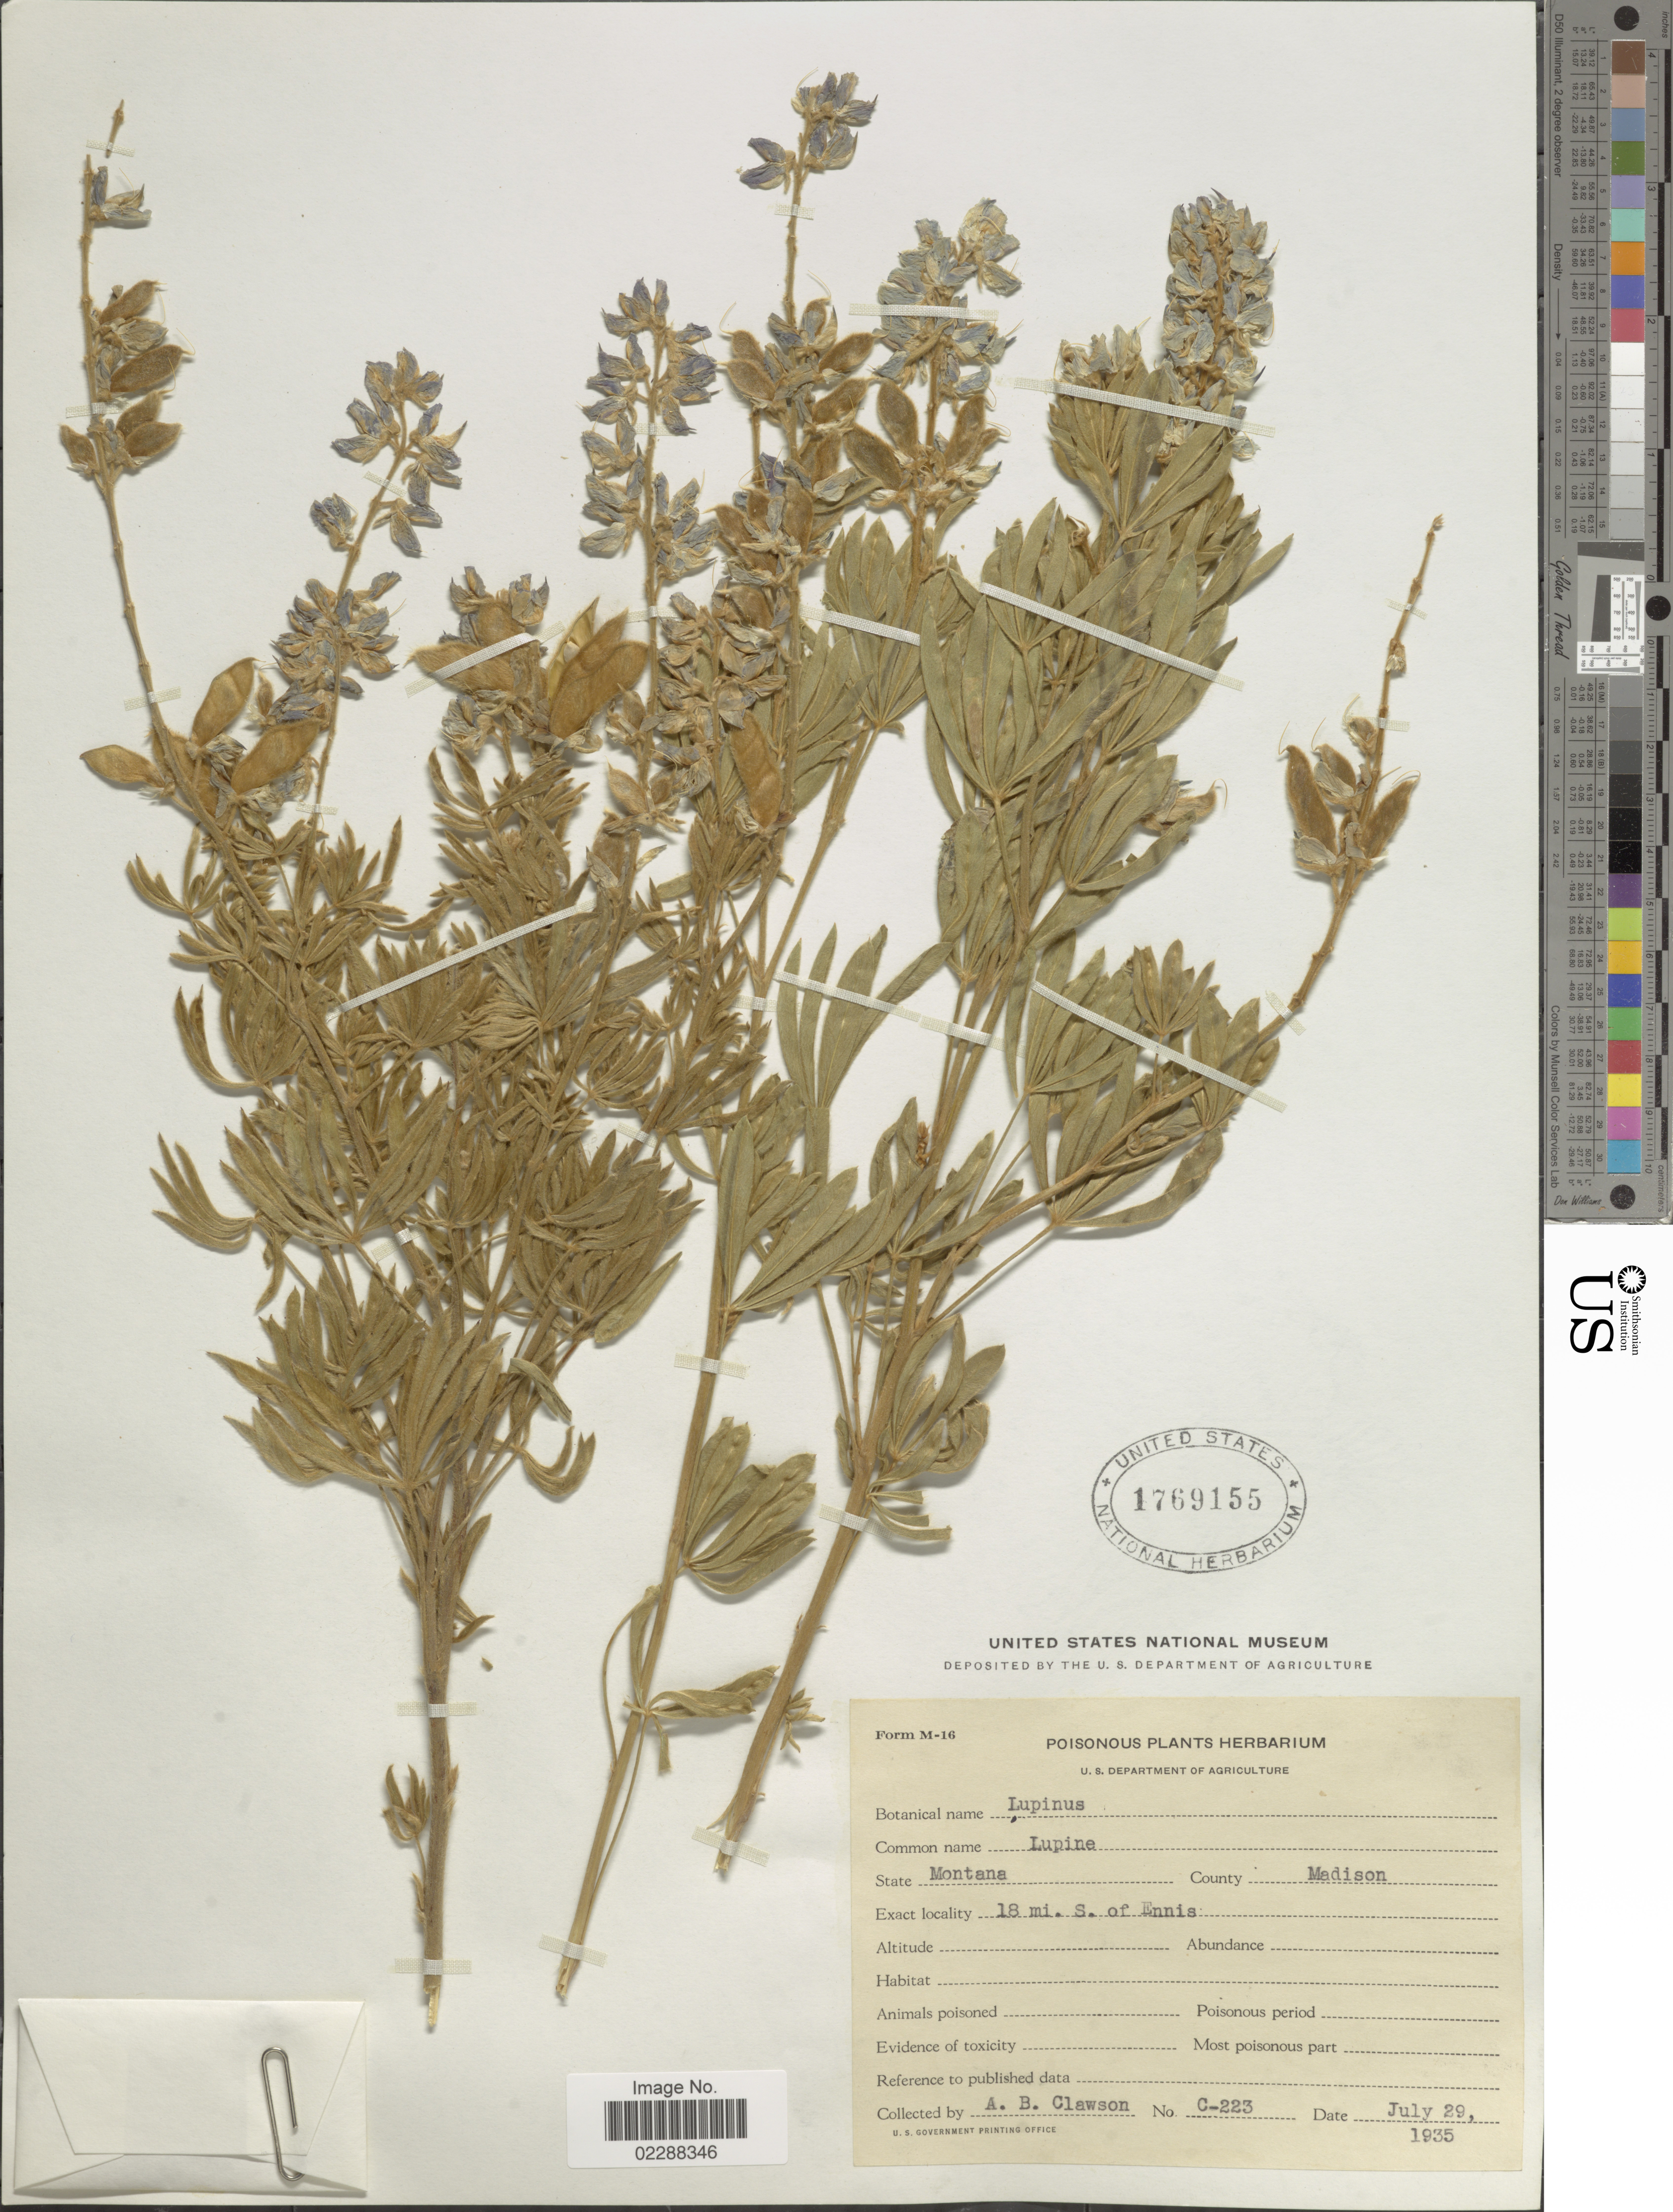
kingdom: Plantae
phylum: Tracheophyta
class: Magnoliopsida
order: Fabales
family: Fabaceae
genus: Lupinus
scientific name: Lupinus sp.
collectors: A. Clawson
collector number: C-223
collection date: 1935-07-29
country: United States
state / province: Montana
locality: State Montana, County Madison, 18 mi. s. of Ennis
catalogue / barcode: US 1769155